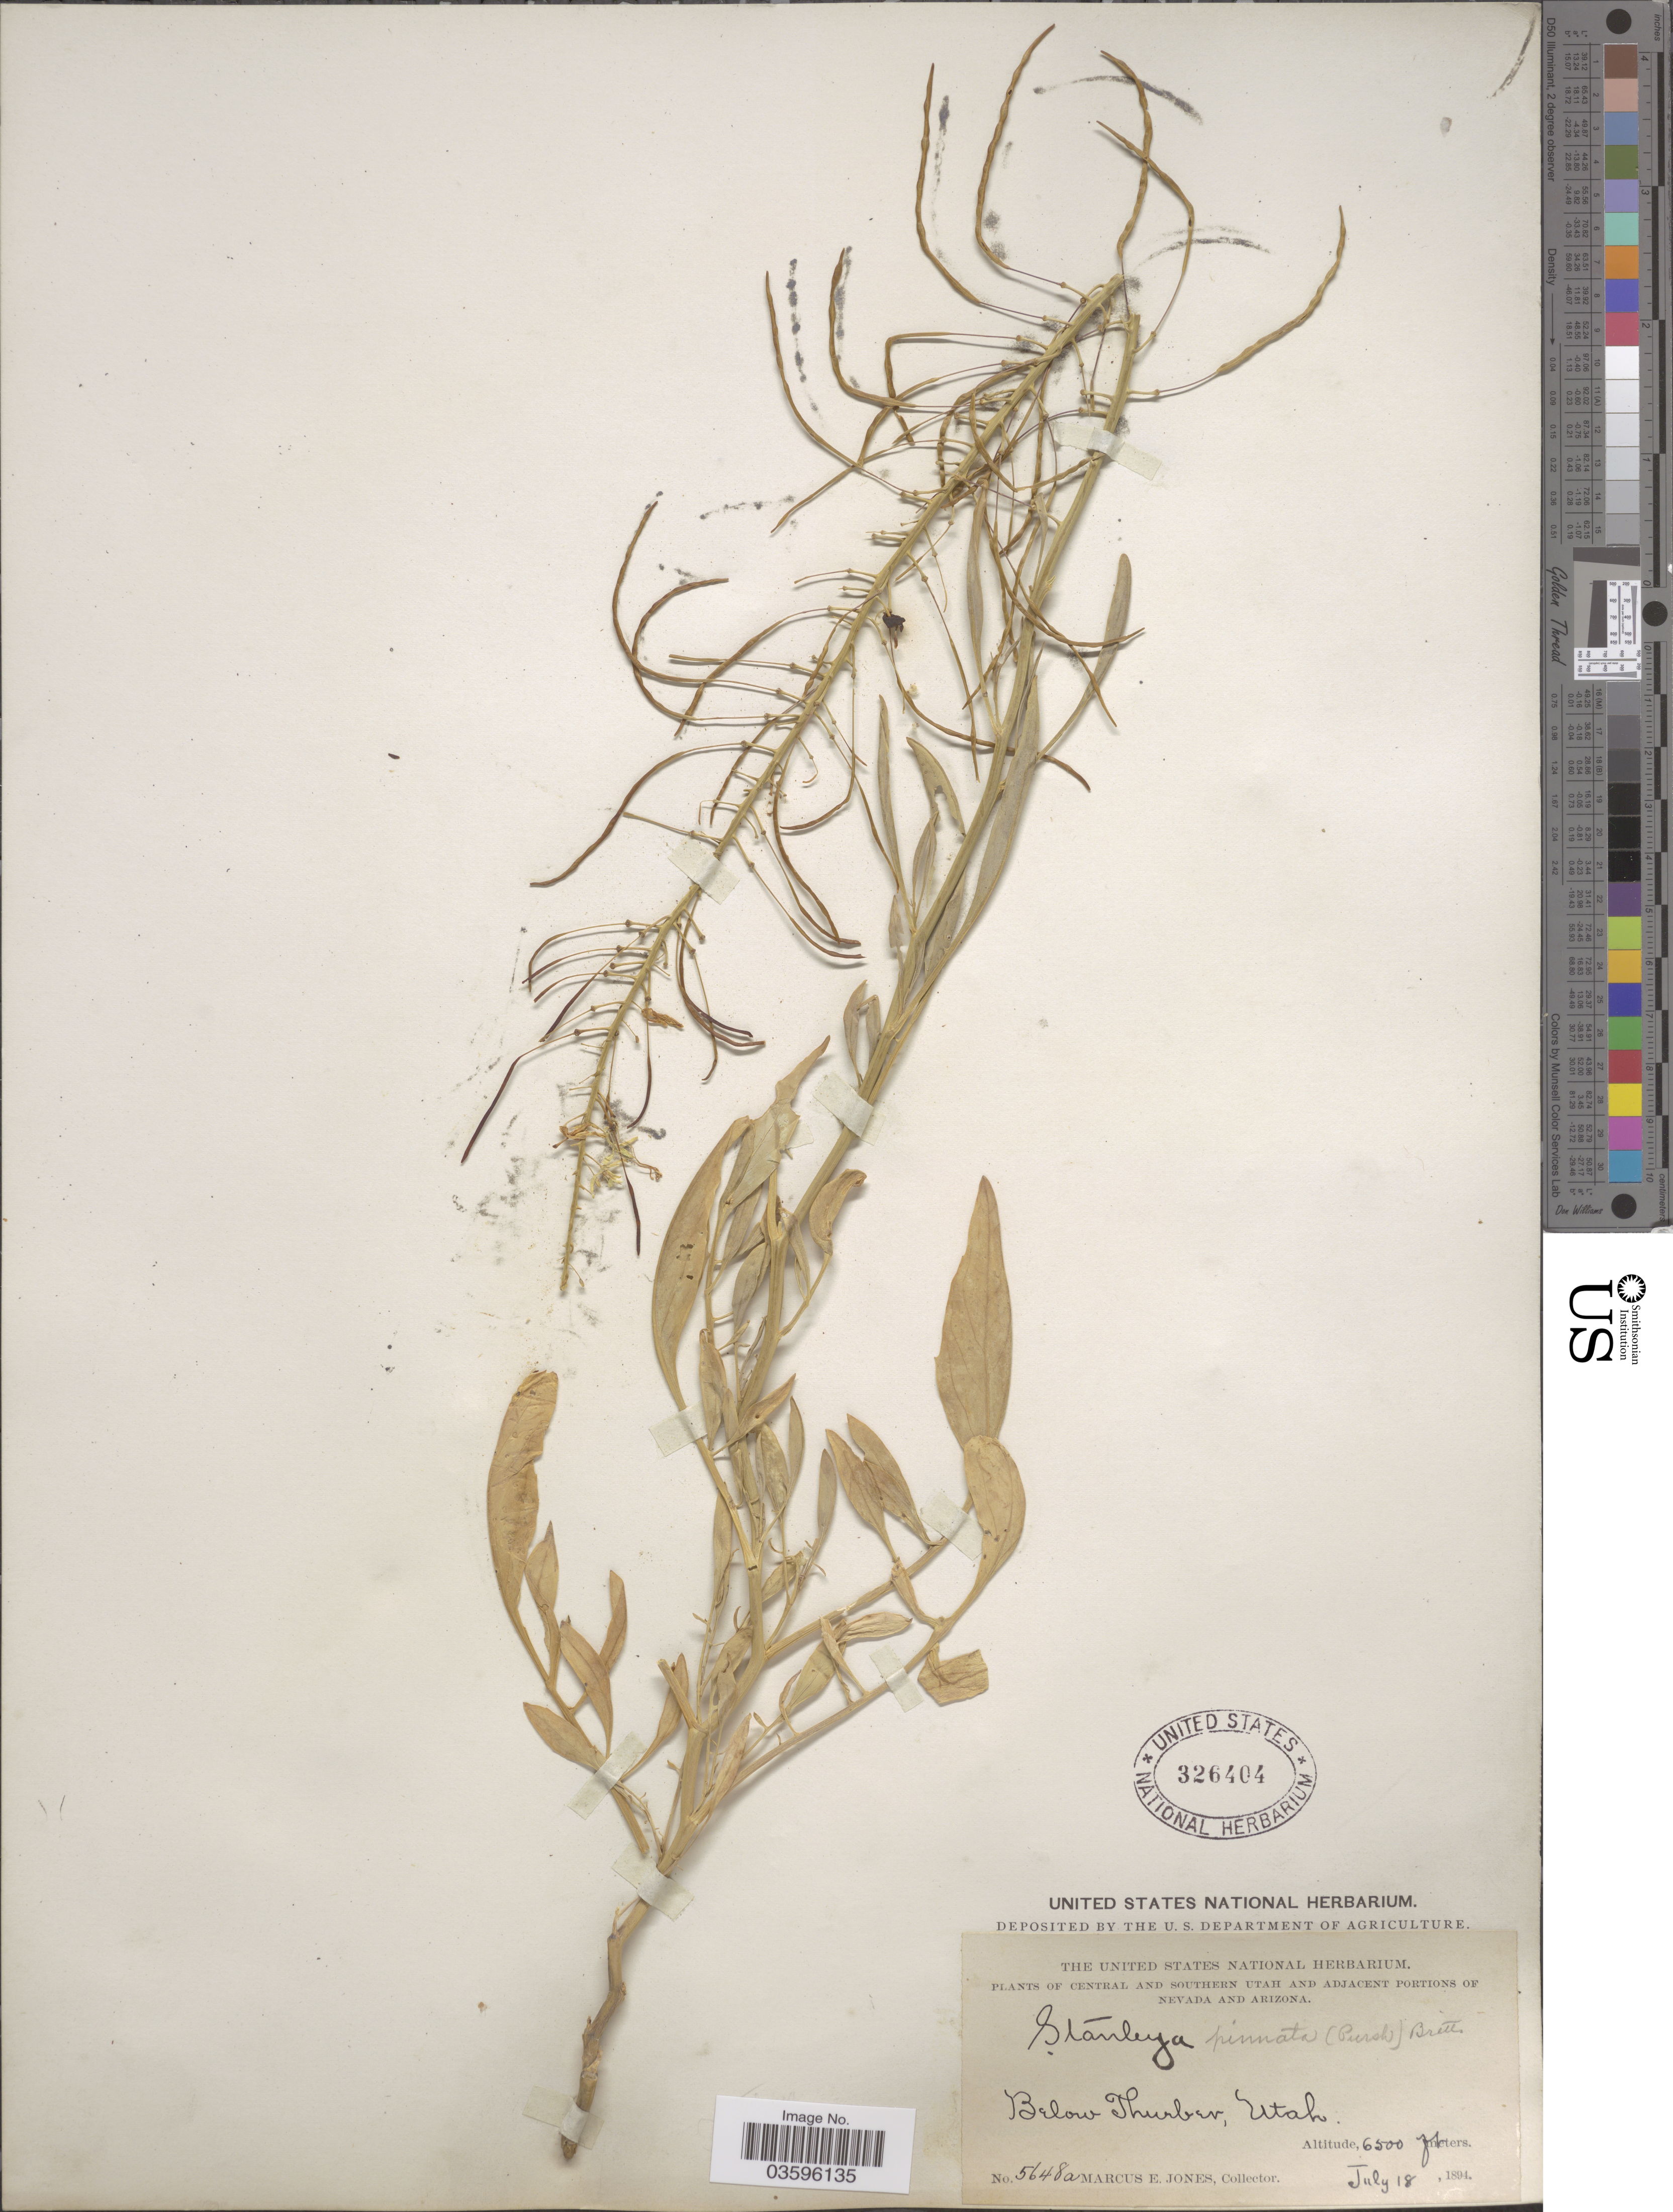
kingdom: Plantae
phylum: Tracheophyta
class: Magnoliopsida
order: Brassicales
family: Brassicaceae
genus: Stanleya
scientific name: Stanleya pinnata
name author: (Pursh) Britton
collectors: M. E. Jones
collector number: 5648a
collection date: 1894-07-18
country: United States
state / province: Utah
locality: Central and Southern Utah. Below Thurber.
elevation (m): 1981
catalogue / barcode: US 326404